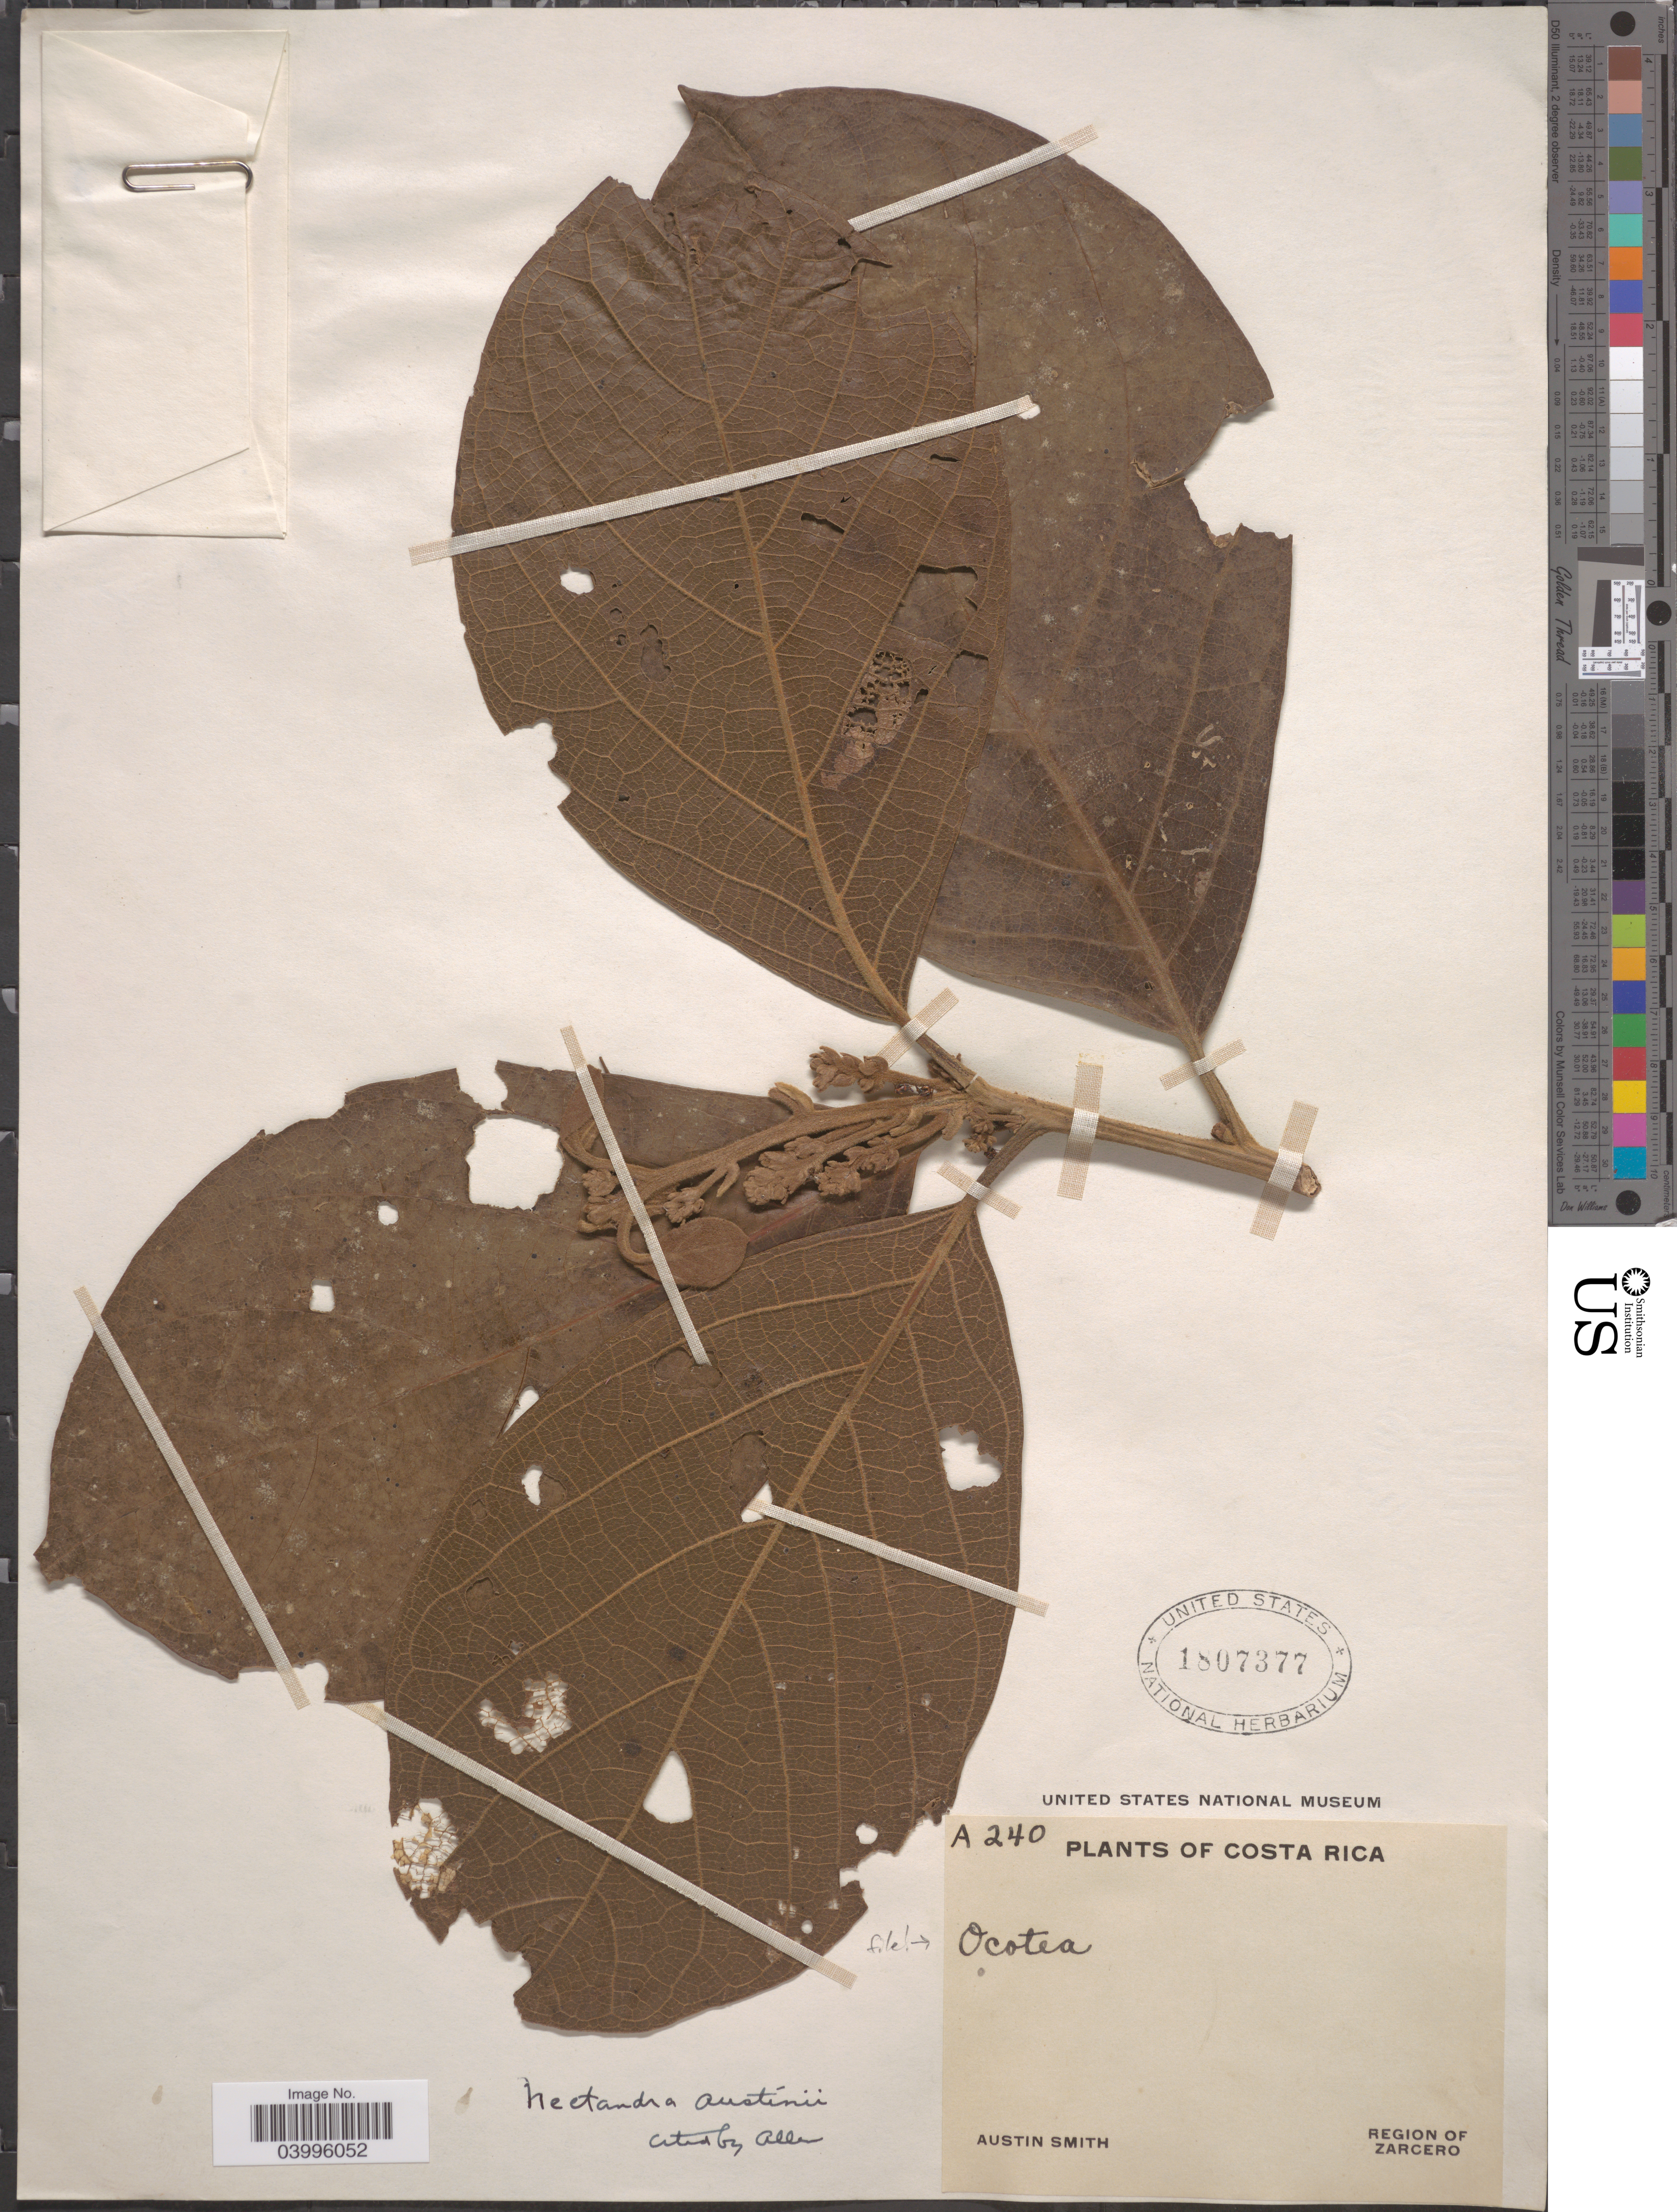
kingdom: Plantae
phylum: Tracheophyta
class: Magnoliopsida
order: Laurales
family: Lauraceae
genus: Ocotea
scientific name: Ocotea sp.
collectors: Aust P. Smith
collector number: A240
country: Costa Rica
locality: Region of Zarcero.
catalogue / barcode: US 1807377